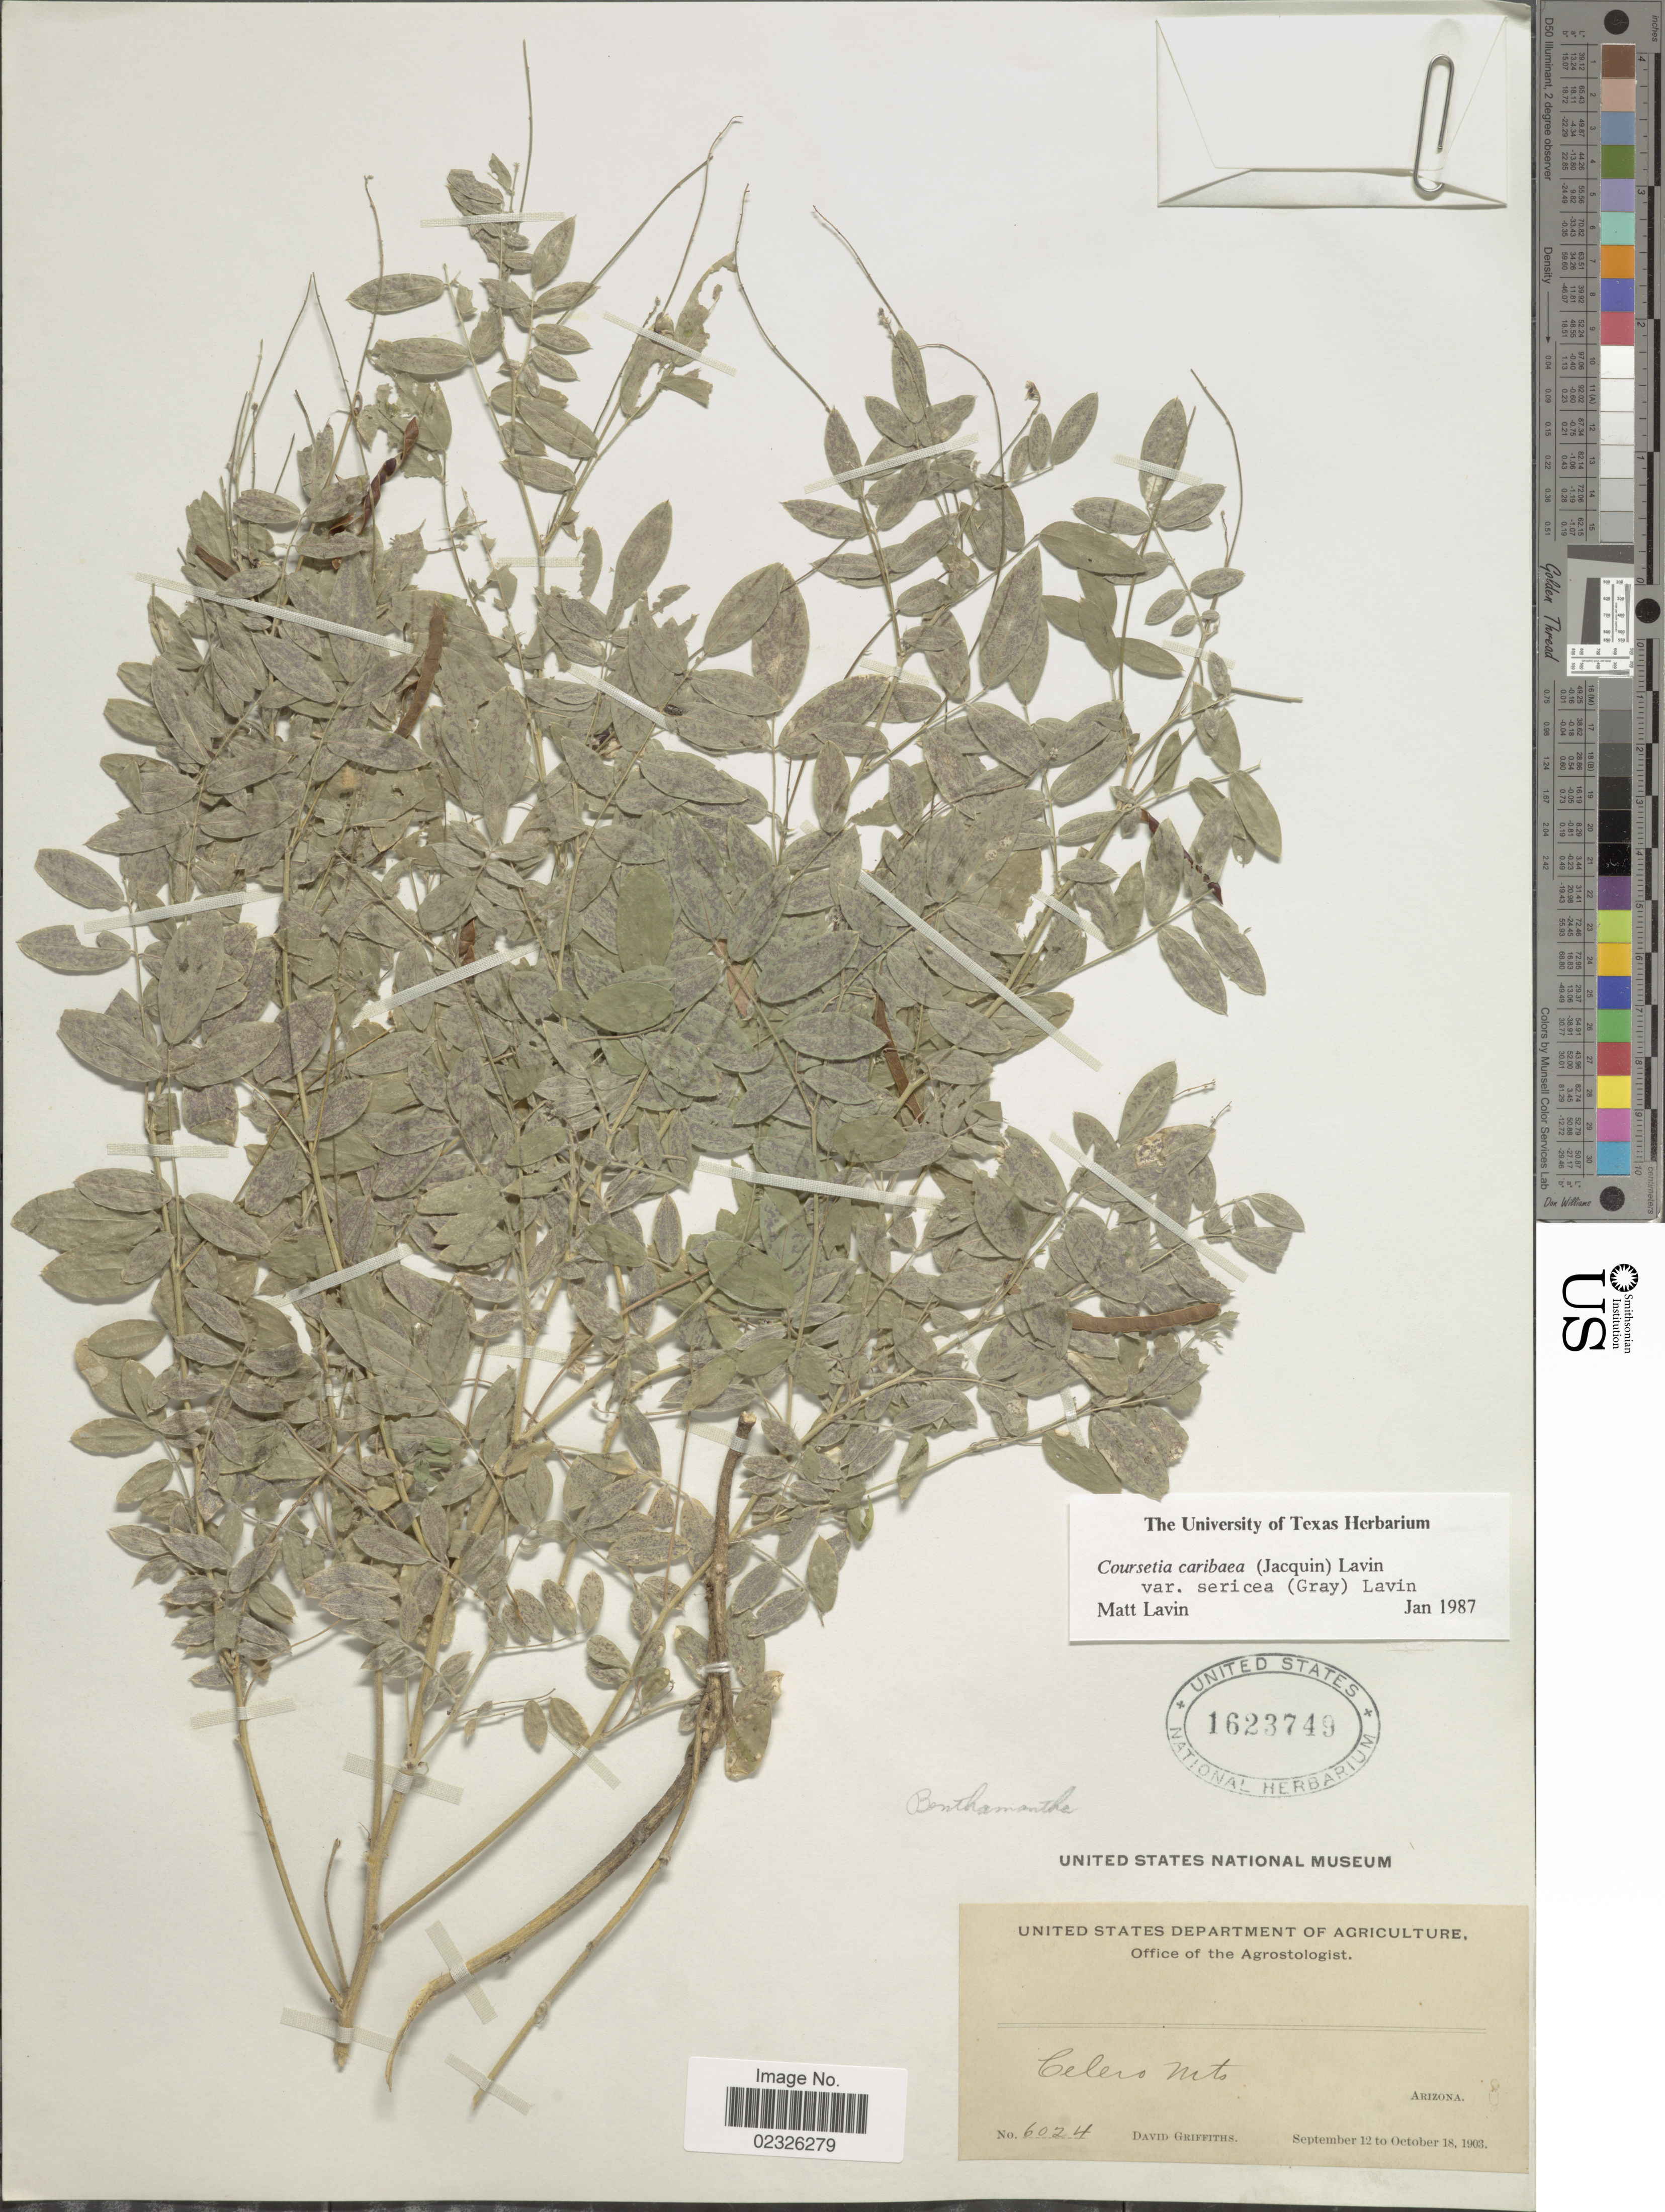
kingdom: Plantae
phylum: Tracheophyta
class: Magnoliopsida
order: Fabales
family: Fabaceae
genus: Coursetia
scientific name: Coursetia caribaea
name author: (Jacq.) Lavin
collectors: D. Griffiths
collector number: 6024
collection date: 1903-09-12/1903-10-18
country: United States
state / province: Arizona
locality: Celero Mts.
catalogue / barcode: US 1623749